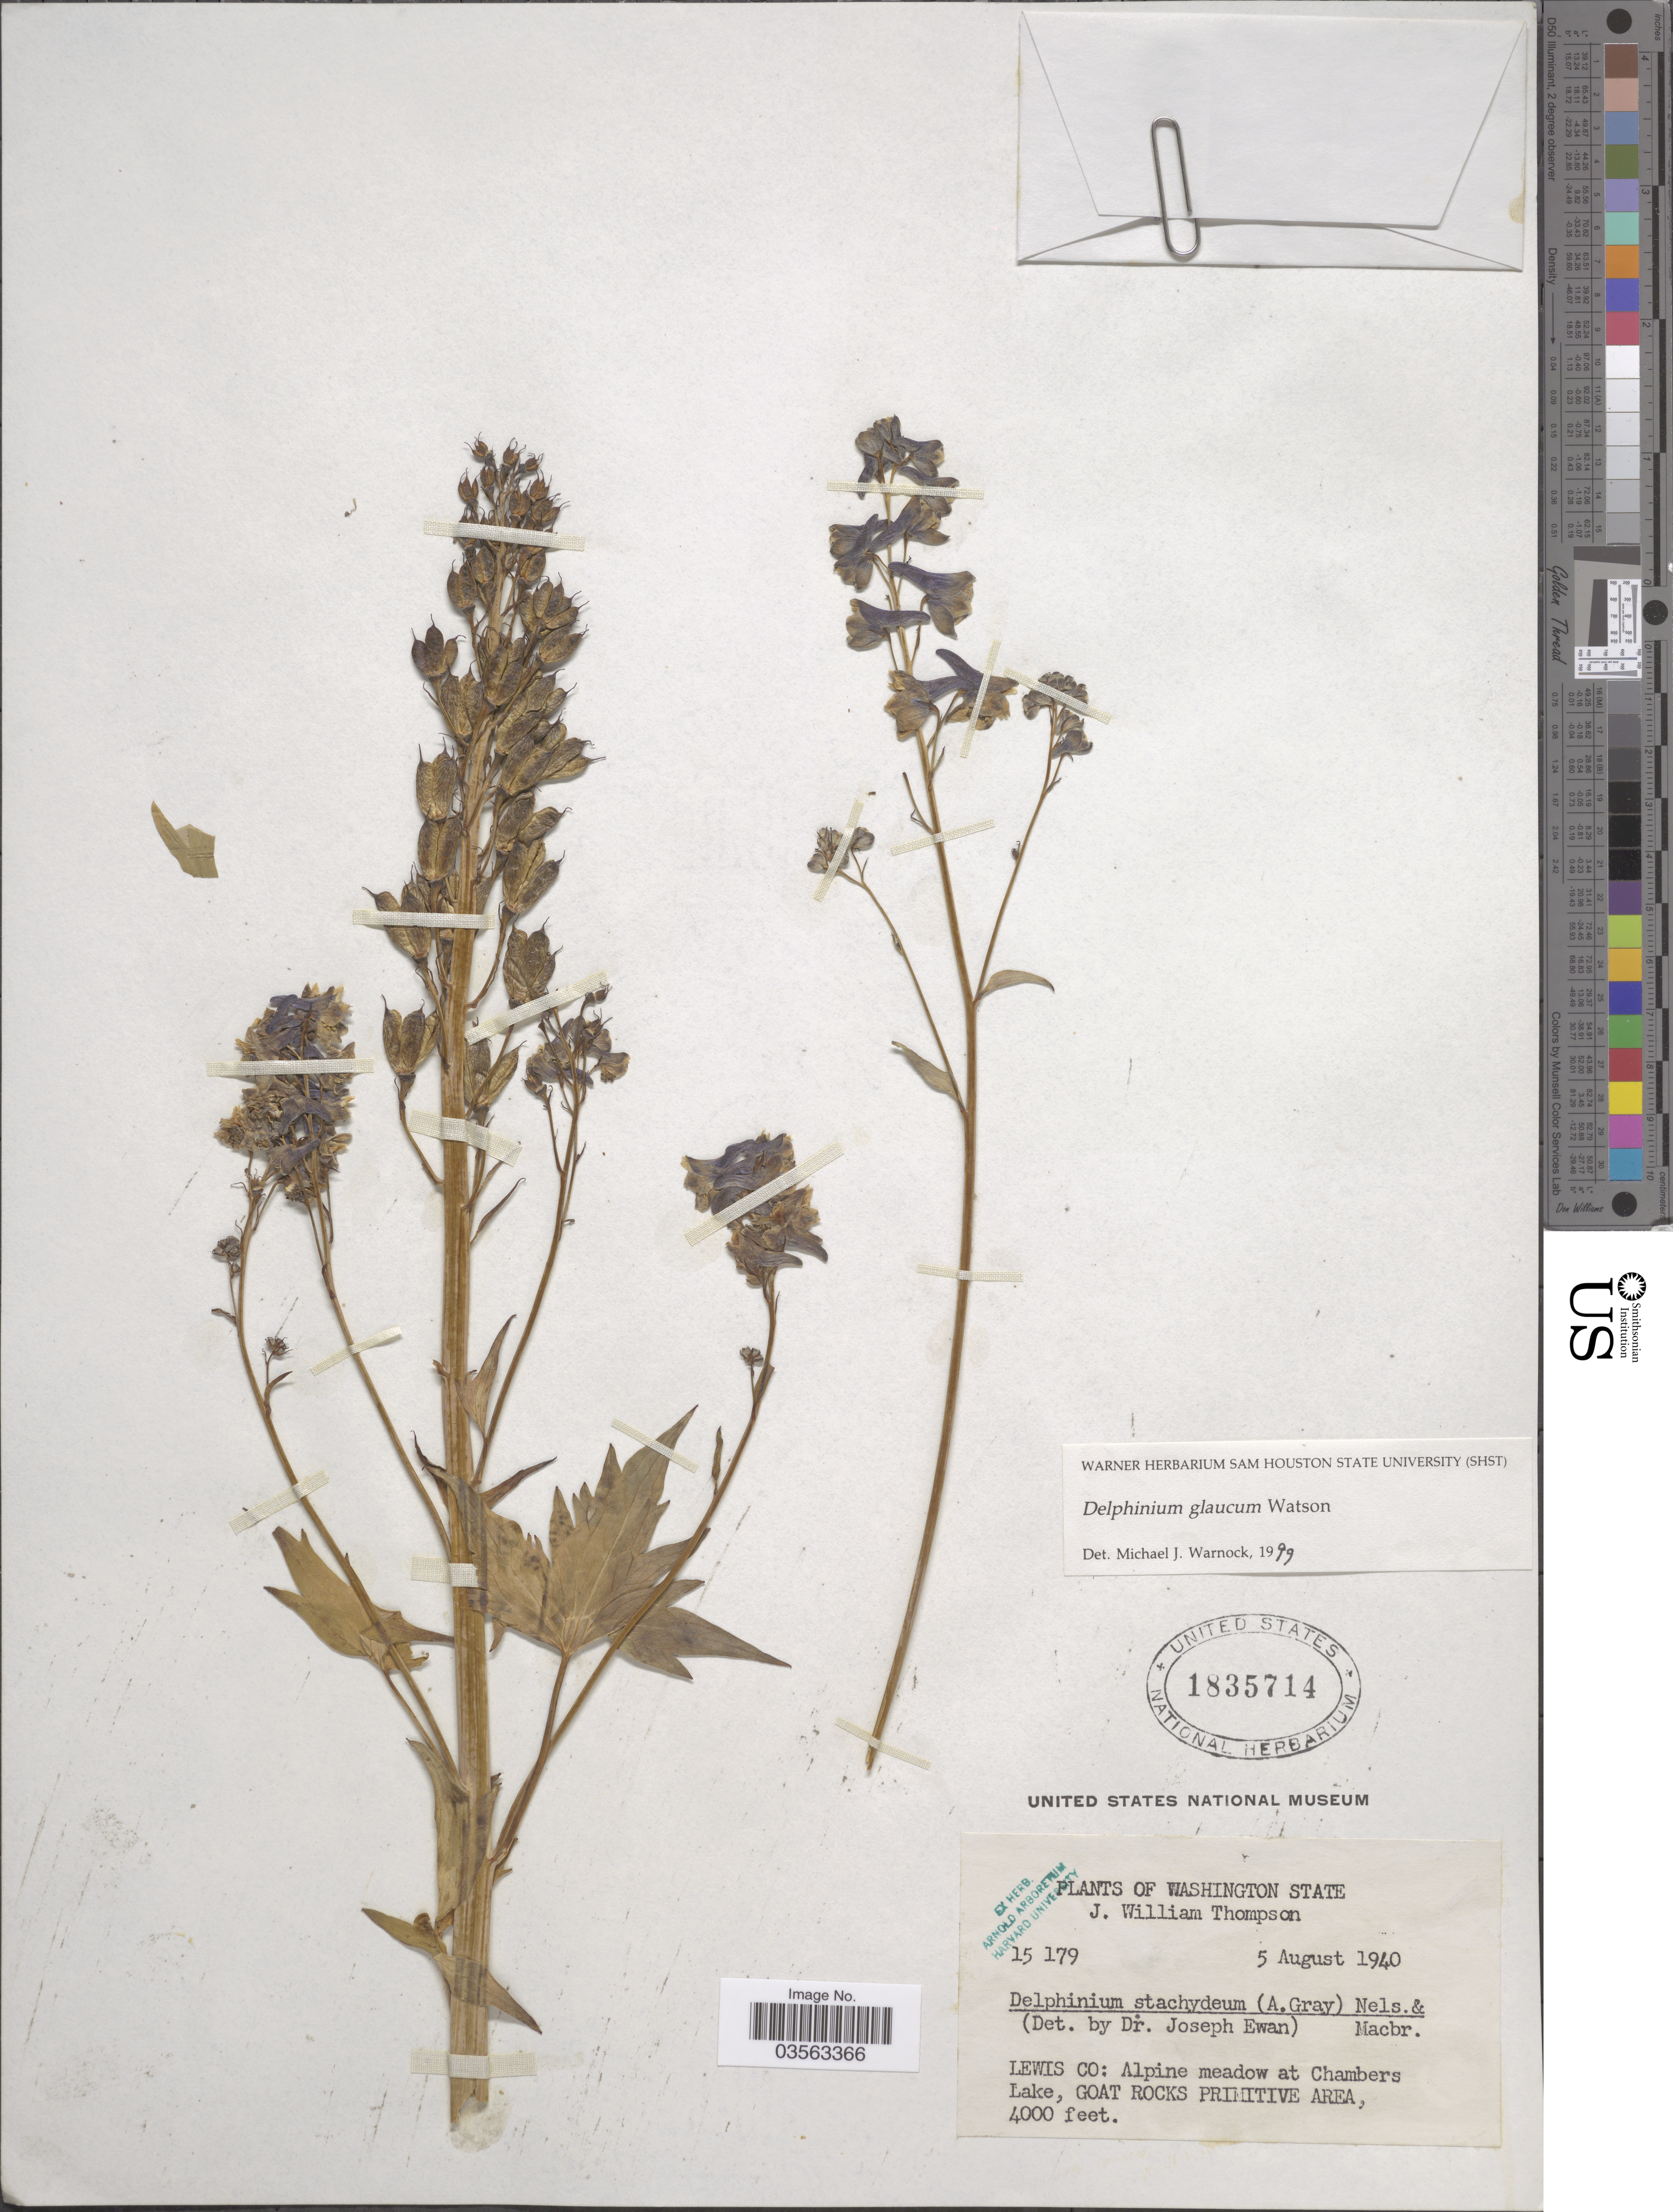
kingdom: Plantae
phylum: Tracheophyta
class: Magnoliopsida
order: Ranunculales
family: Ranunculaceae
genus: Delphinium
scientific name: Delphinium glaucum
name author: S. Watson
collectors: J. W. Thompson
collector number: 15179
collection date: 1940-08-05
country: United States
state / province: Washington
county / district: Lewis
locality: Lewis Co: Alpine meadow at Chambers Lake, Goat Rocks Primitive Area.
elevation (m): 1219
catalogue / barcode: US 1835714